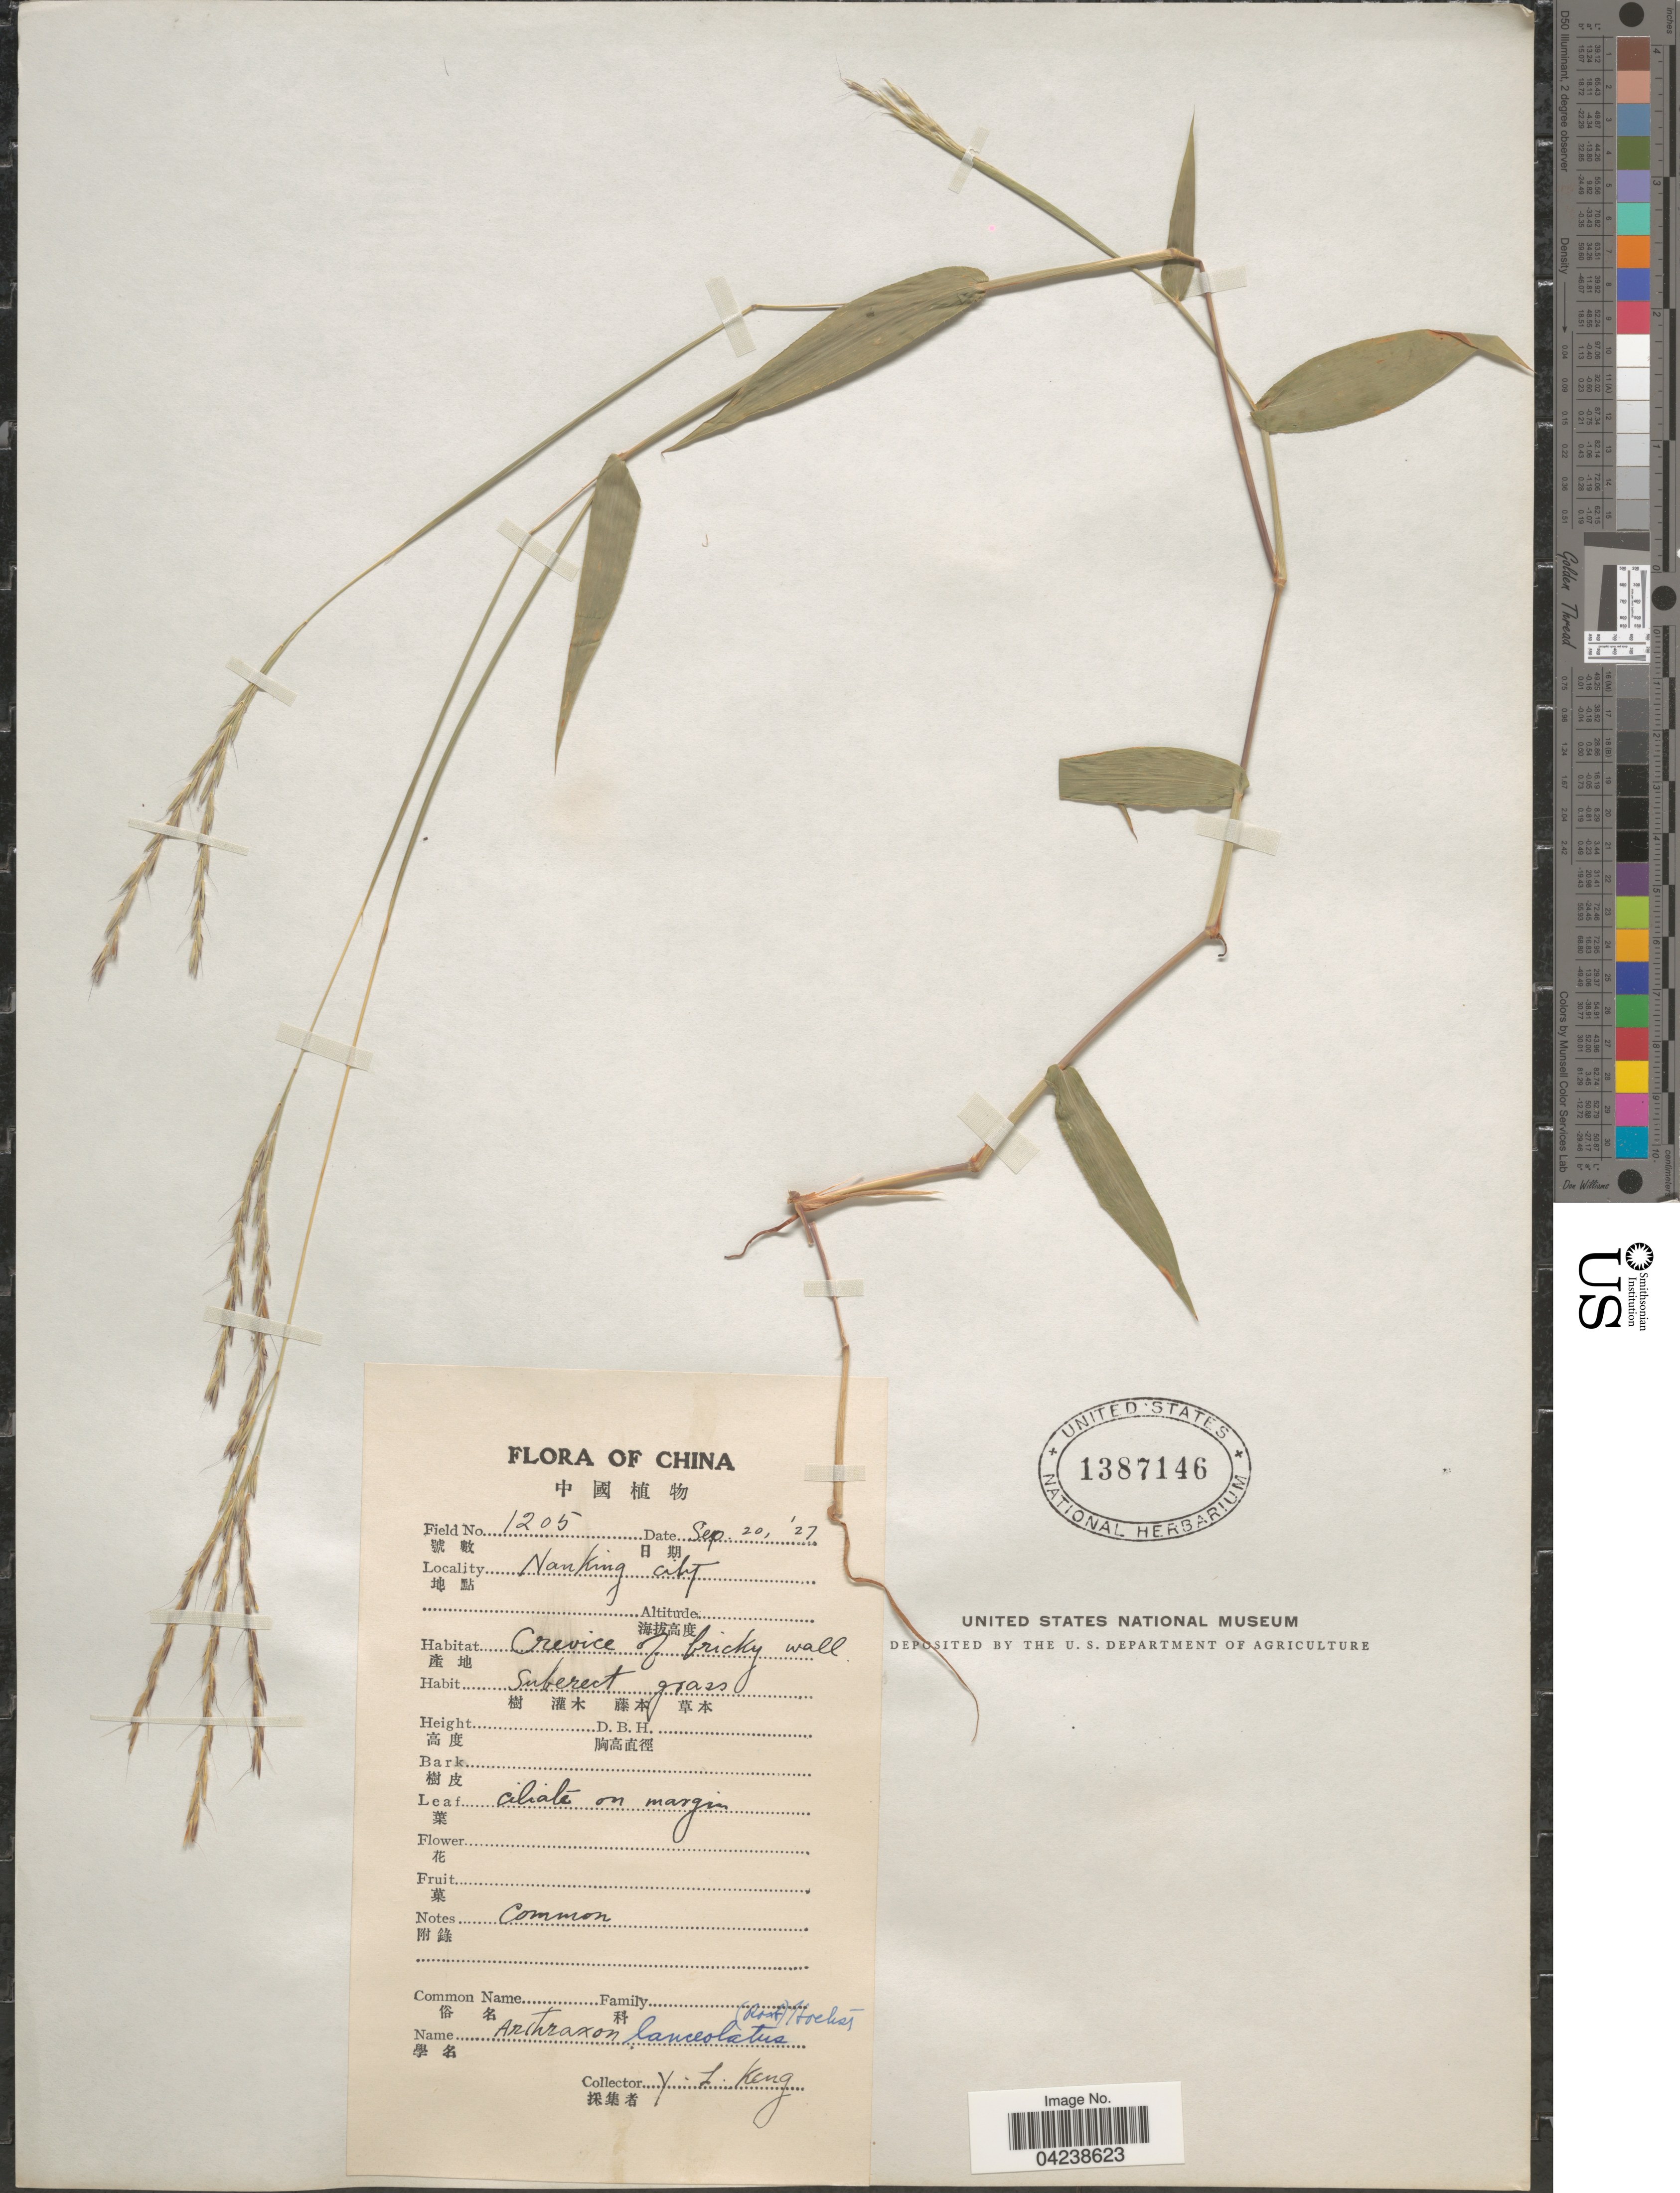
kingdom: Plantae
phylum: Tracheophyta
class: Liliopsida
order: Poales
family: Poaceae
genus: Arthraxon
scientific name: Arthraxon lanceolatus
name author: (Roxb.) Hochst.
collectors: Y. L. Keng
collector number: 1205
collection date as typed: Transcribed d/m/y: 20/9/27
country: China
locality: Nanking city.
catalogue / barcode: US 1387146